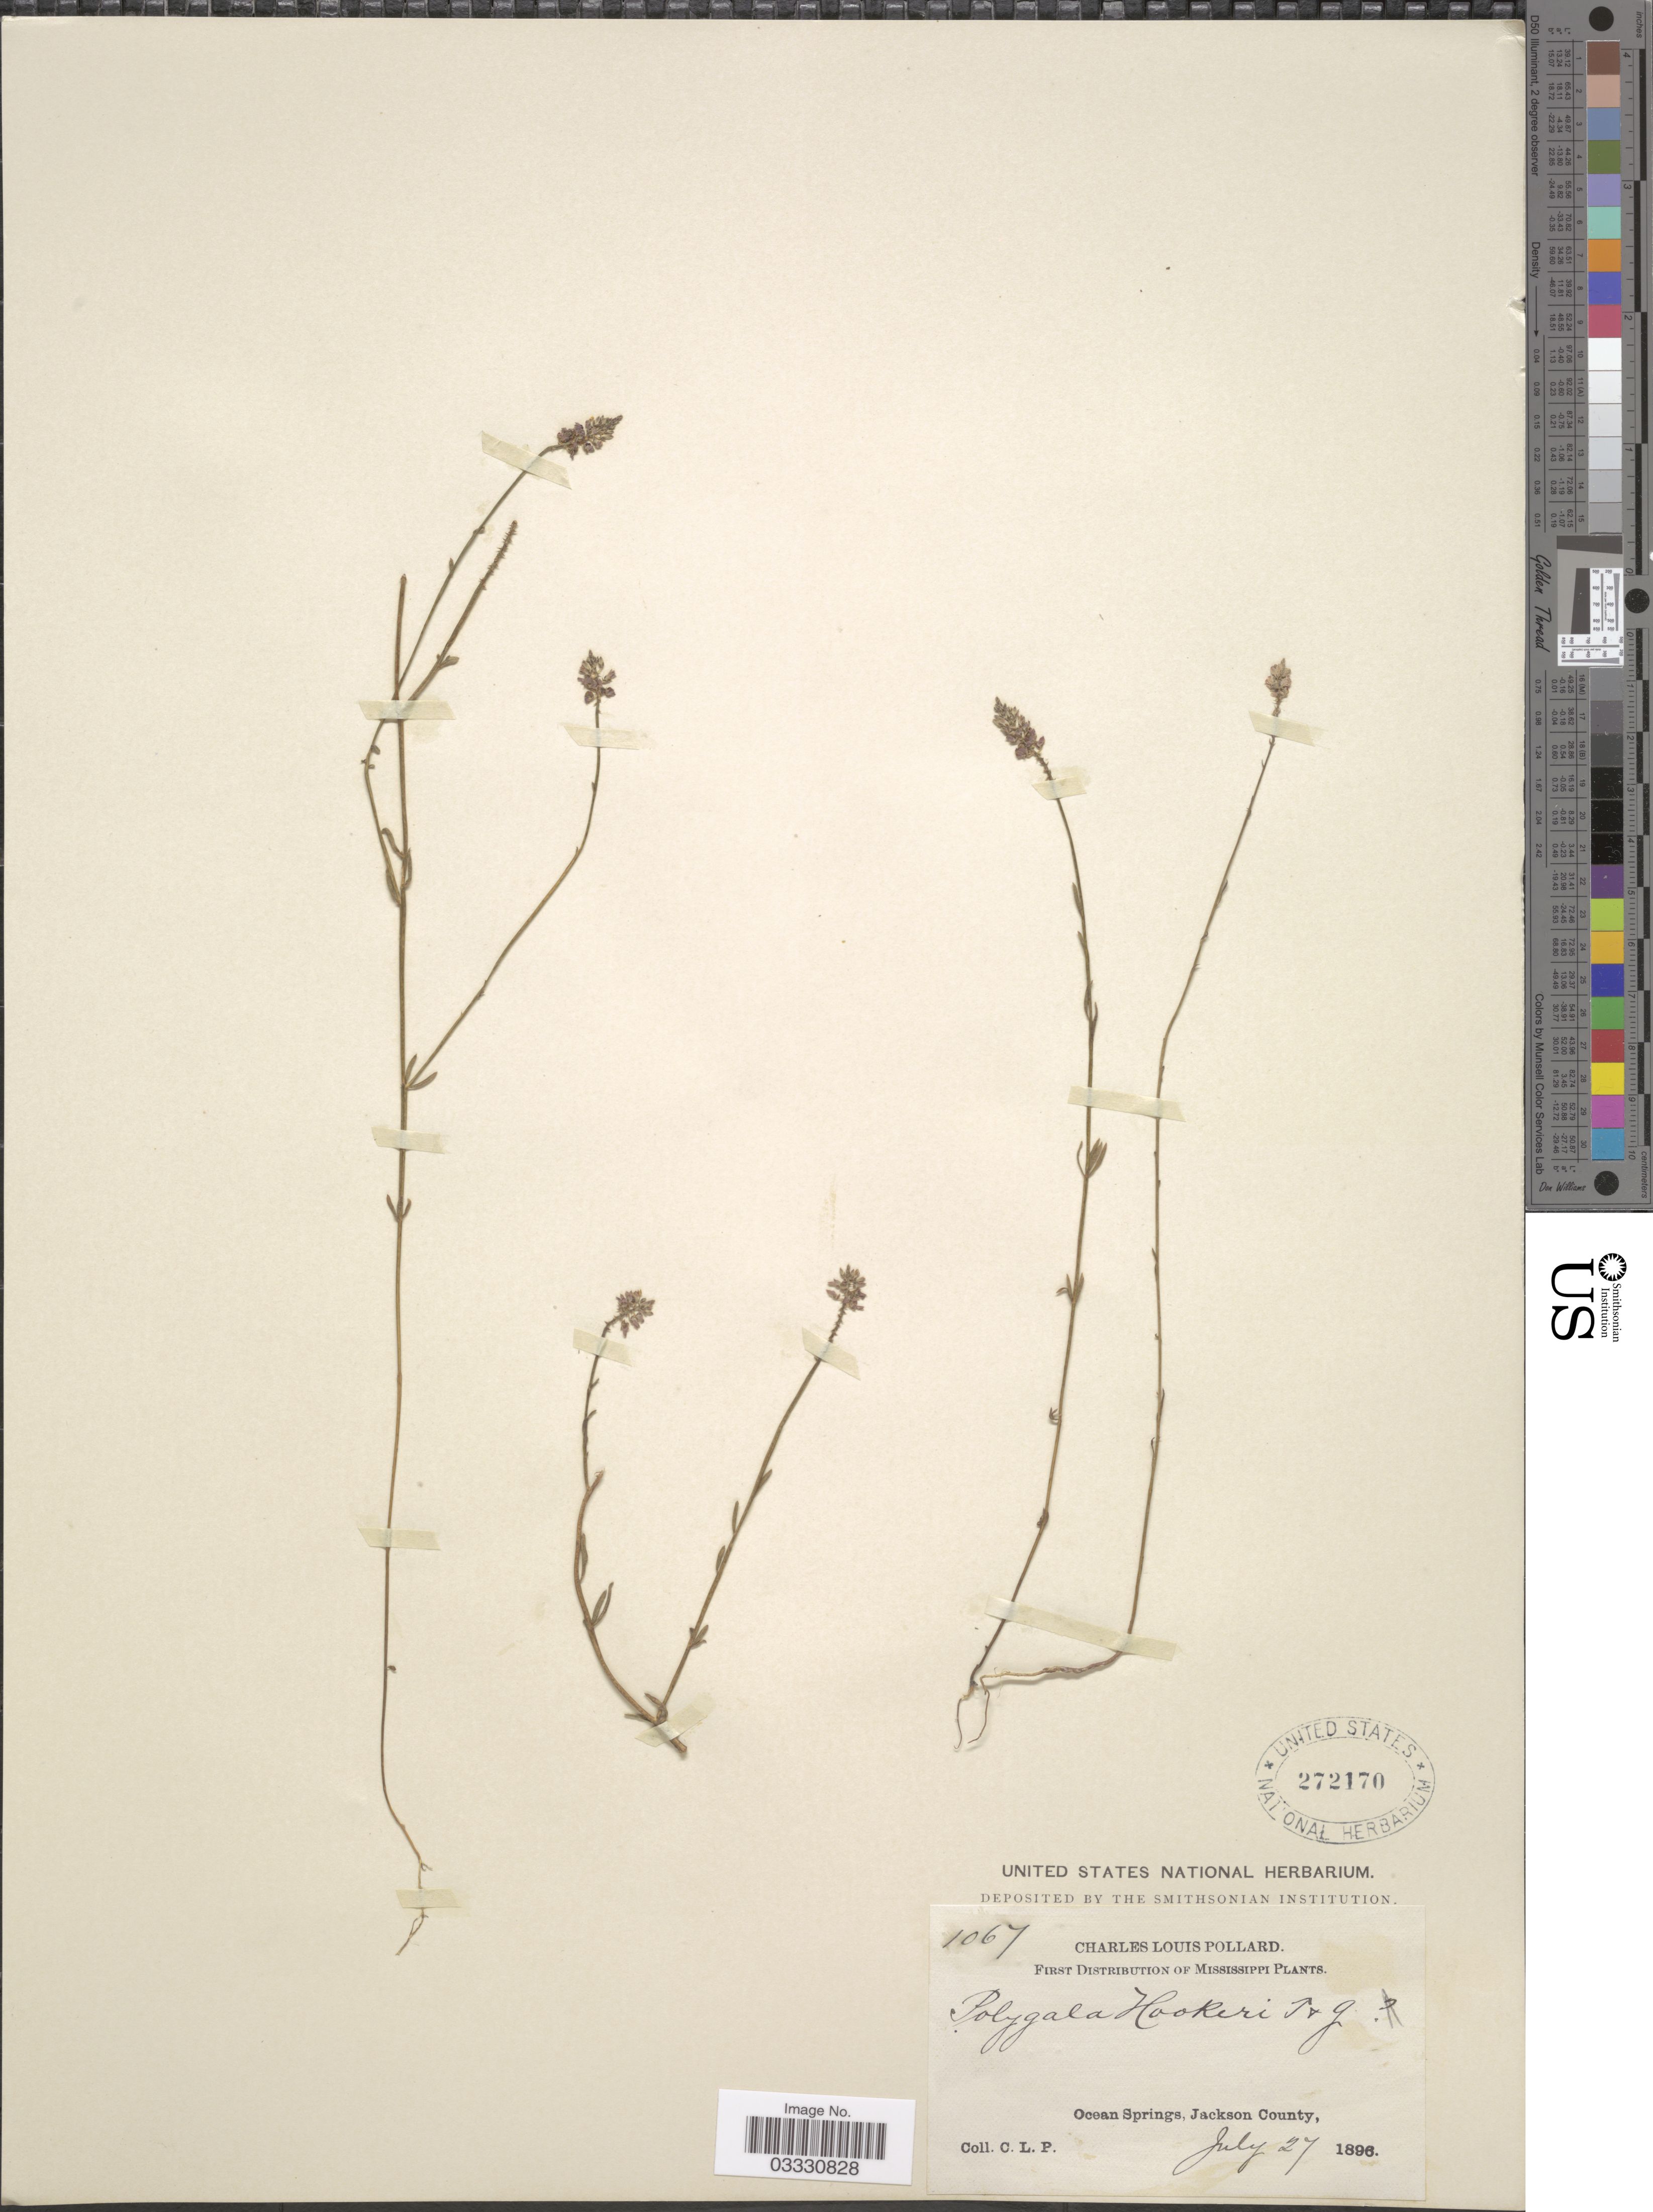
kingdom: Plantae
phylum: Tracheophyta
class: Magnoliopsida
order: Fabales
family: Polygalaceae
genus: Polygala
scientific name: Polygala hookeri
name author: Torr. & A. Gray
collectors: C. L. Pollard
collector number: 1067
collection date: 1896-07-27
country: United States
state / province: Mississippi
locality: Ocean Springs, Jackson County.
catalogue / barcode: US 272170